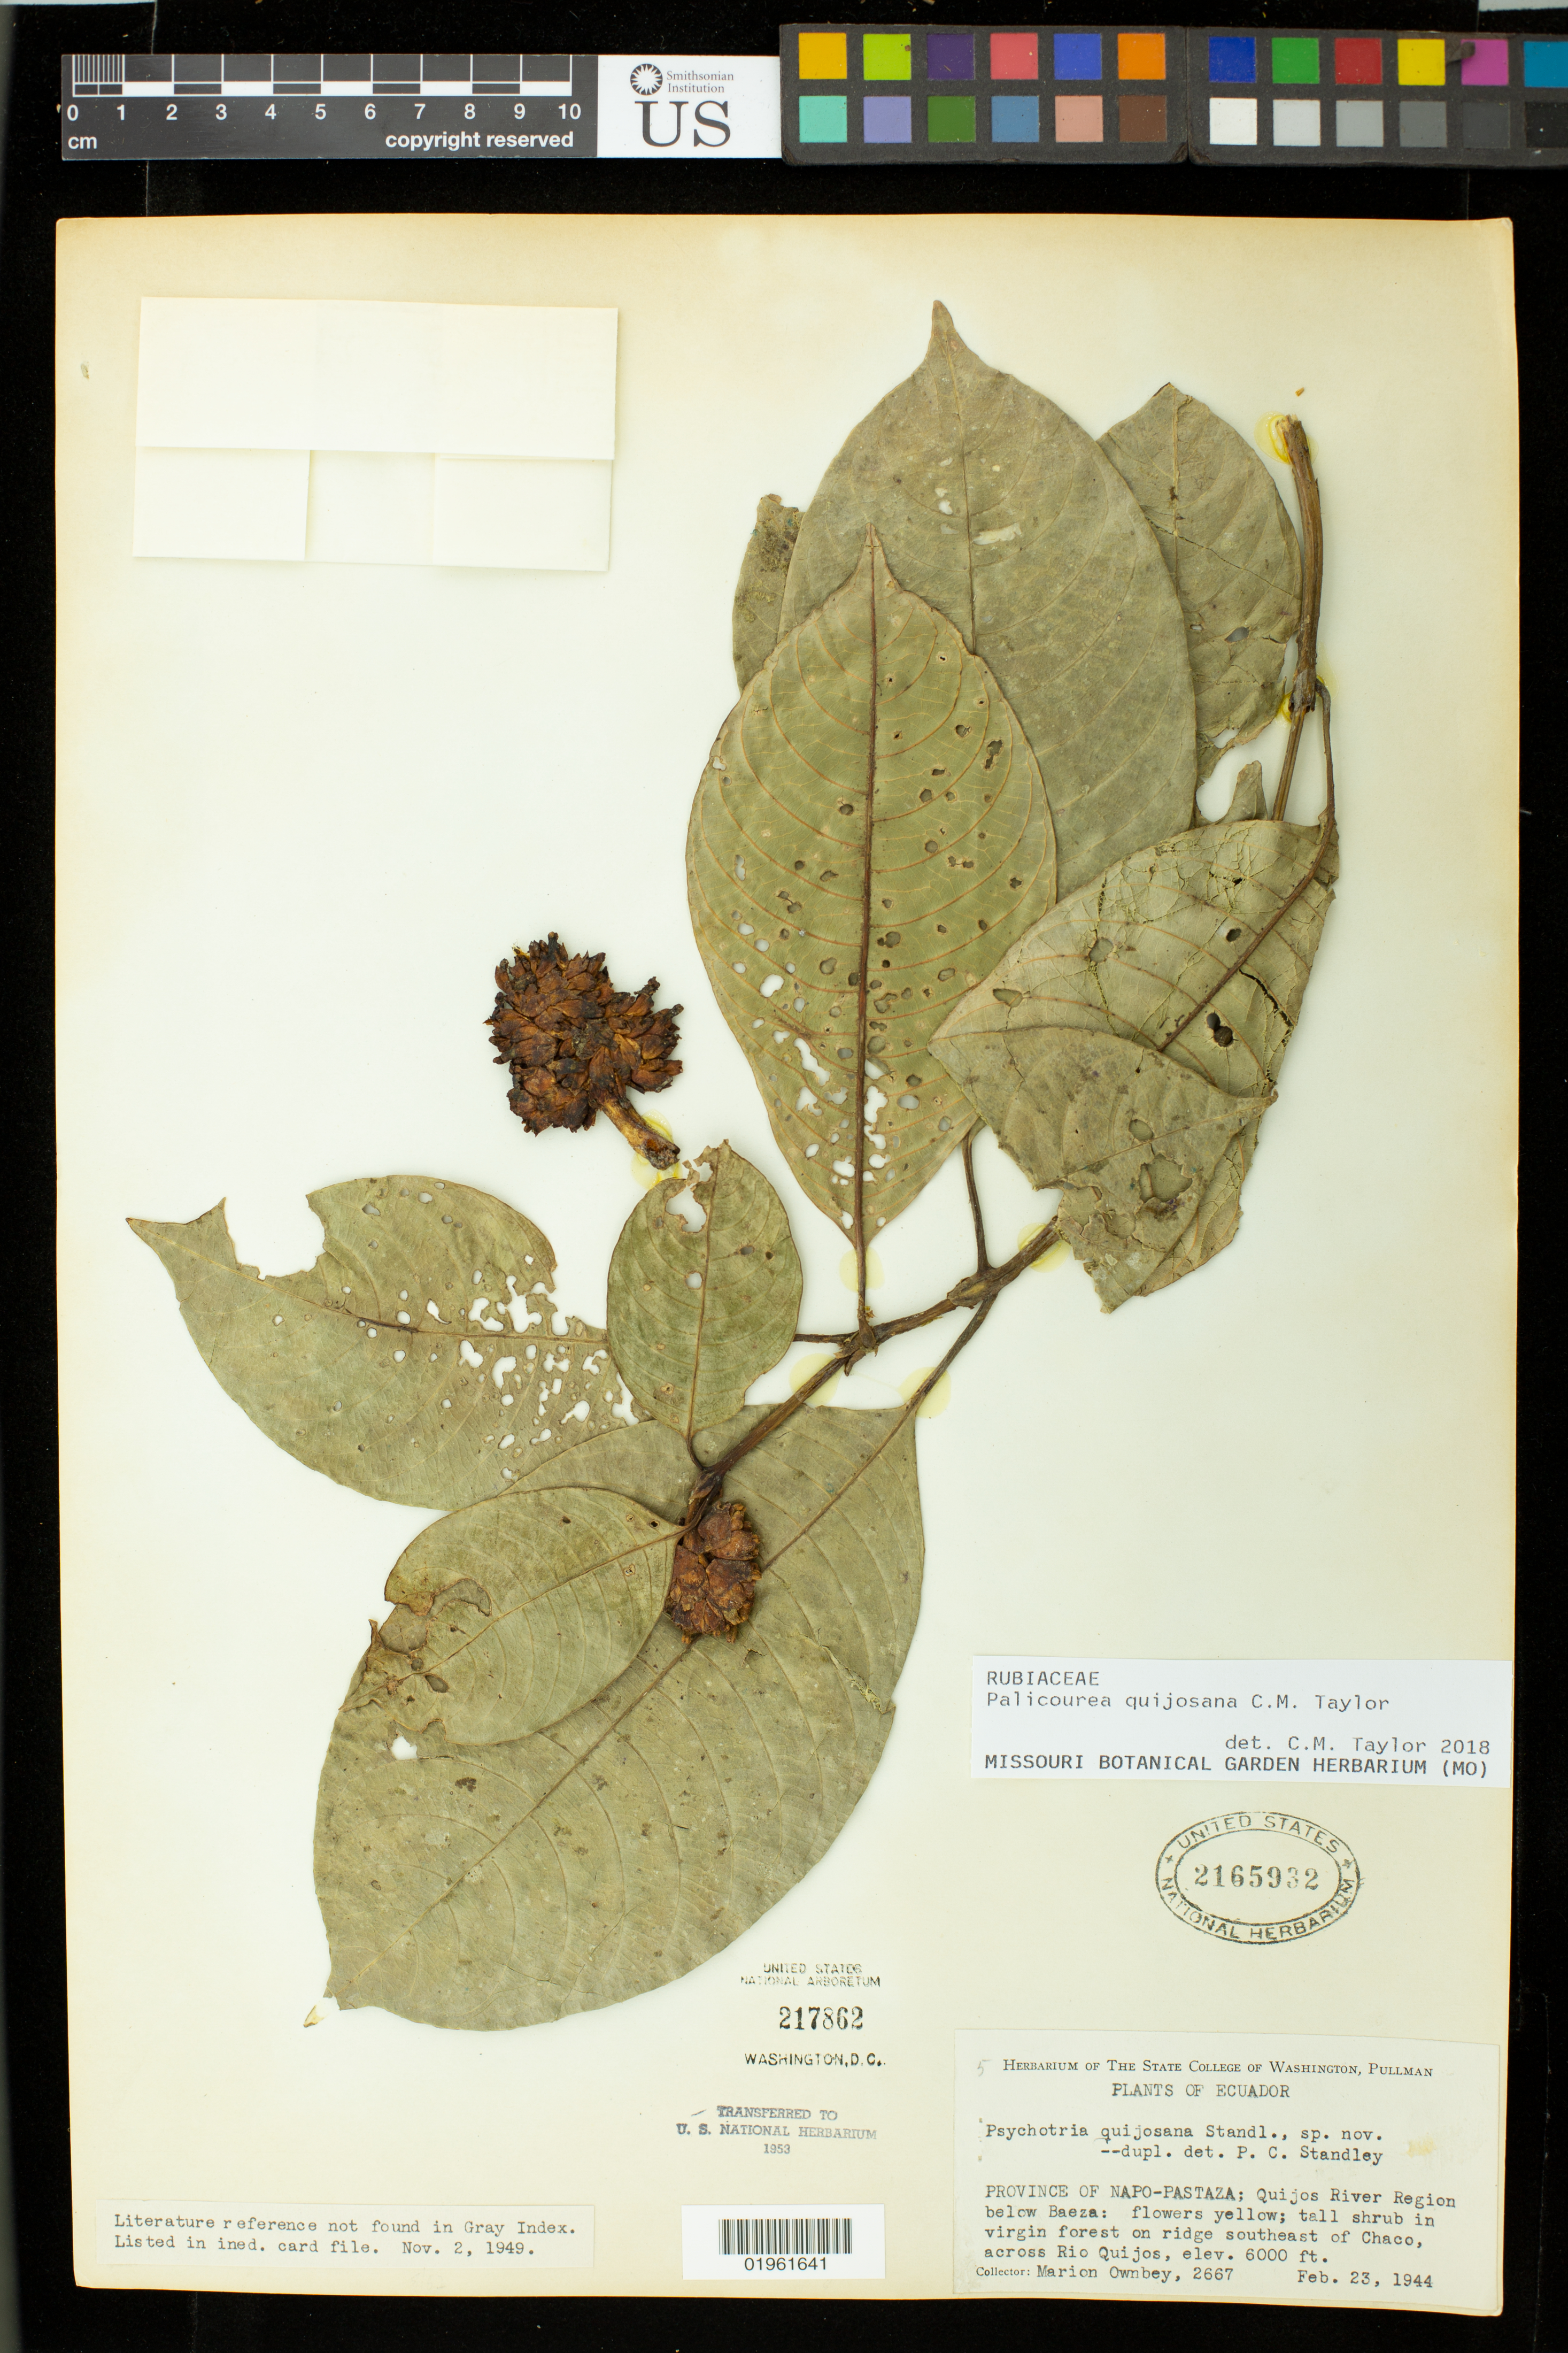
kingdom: Plantae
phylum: Tracheophyta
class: Magnoliopsida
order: Gentianales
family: Rubiaceae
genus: Palicourea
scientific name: Palicourea quijosana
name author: C.M. Taylor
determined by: Taylor, Charlotte M.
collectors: F. M. Ownbey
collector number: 2667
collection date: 1944-02-23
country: Ecuador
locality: Province Napo-Pastaza: Quijos River Region below Baeza, southeast of Chaco across Rio Quijos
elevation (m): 1829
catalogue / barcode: US 2165932